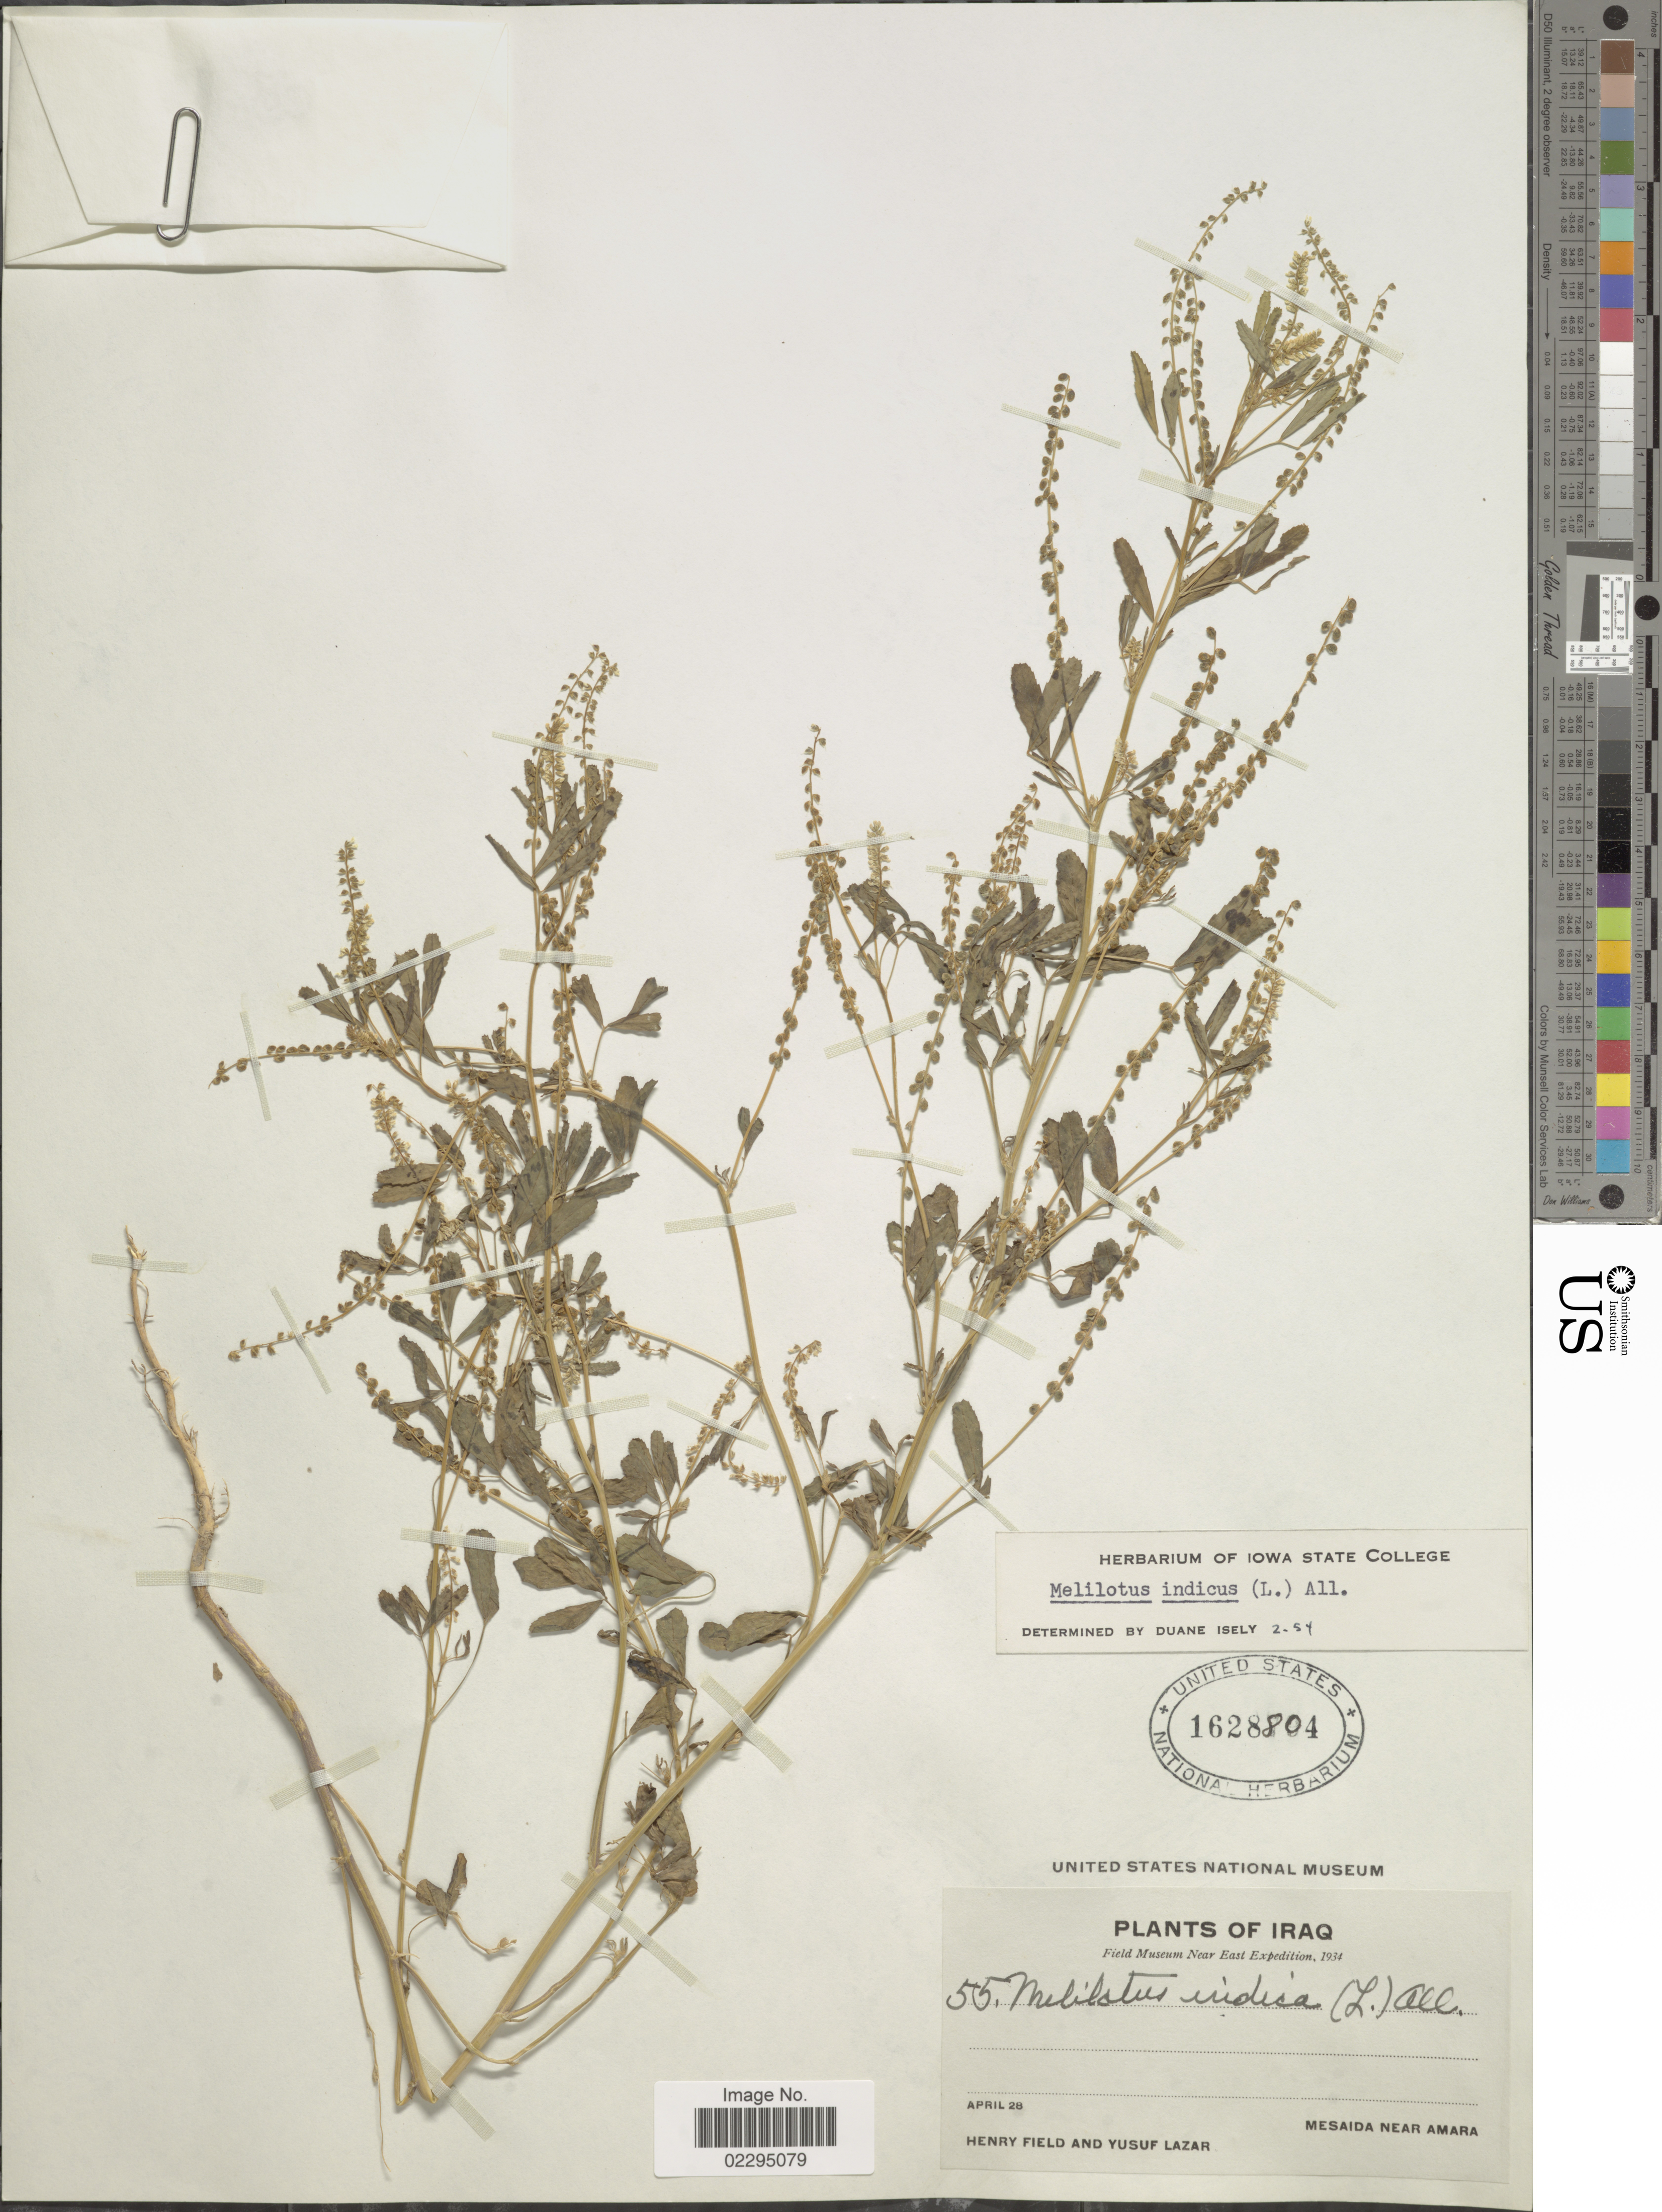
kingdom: Plantae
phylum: Tracheophyta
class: Magnoliopsida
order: Fabales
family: Fabaceae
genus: Melilotus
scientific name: Melilotus indicus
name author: (L.) All.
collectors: H. Field & Y. Lazar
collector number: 55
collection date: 1934-04-28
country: Iraq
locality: Iraq, Mesaida near Amara.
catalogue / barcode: US 1628804